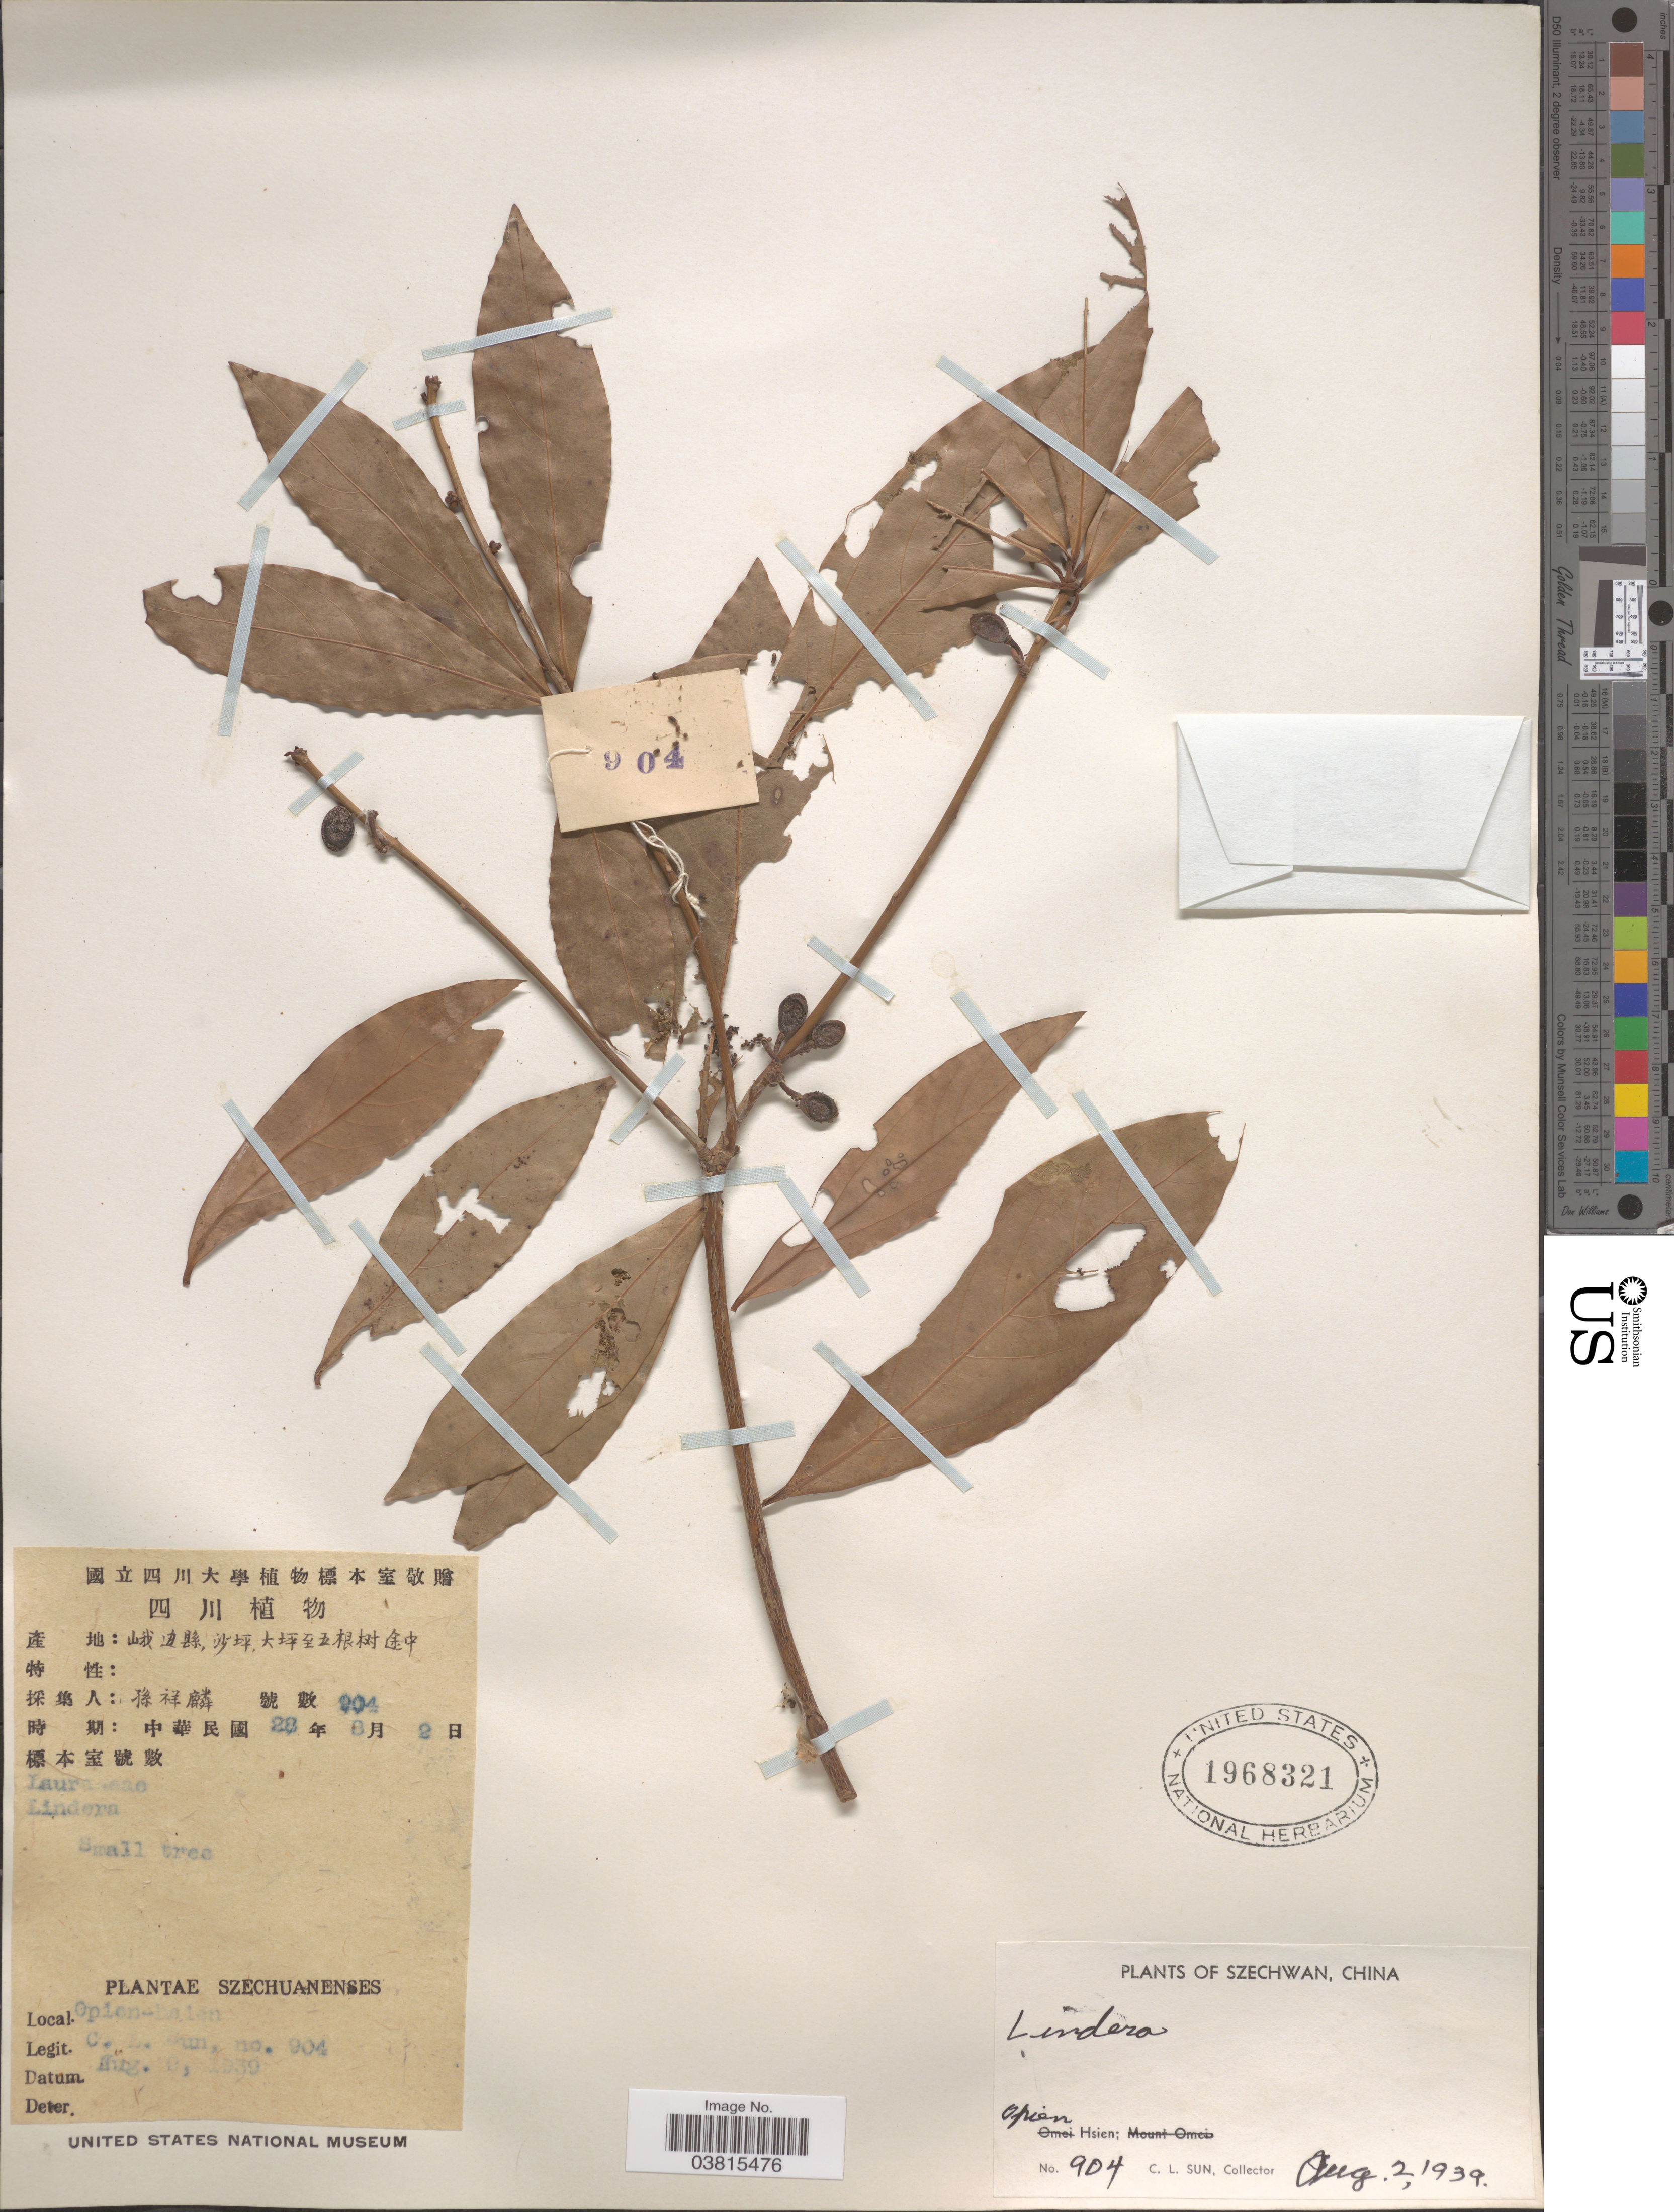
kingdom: Plantae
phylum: Tracheophyta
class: Magnoliopsida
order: Laurales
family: Lauraceae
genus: Lindera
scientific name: Lindera sp.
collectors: C. Sun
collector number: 904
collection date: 1939-08-02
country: China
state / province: Sichuan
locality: Szechwan. Opien Hsien.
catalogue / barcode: US 1968321